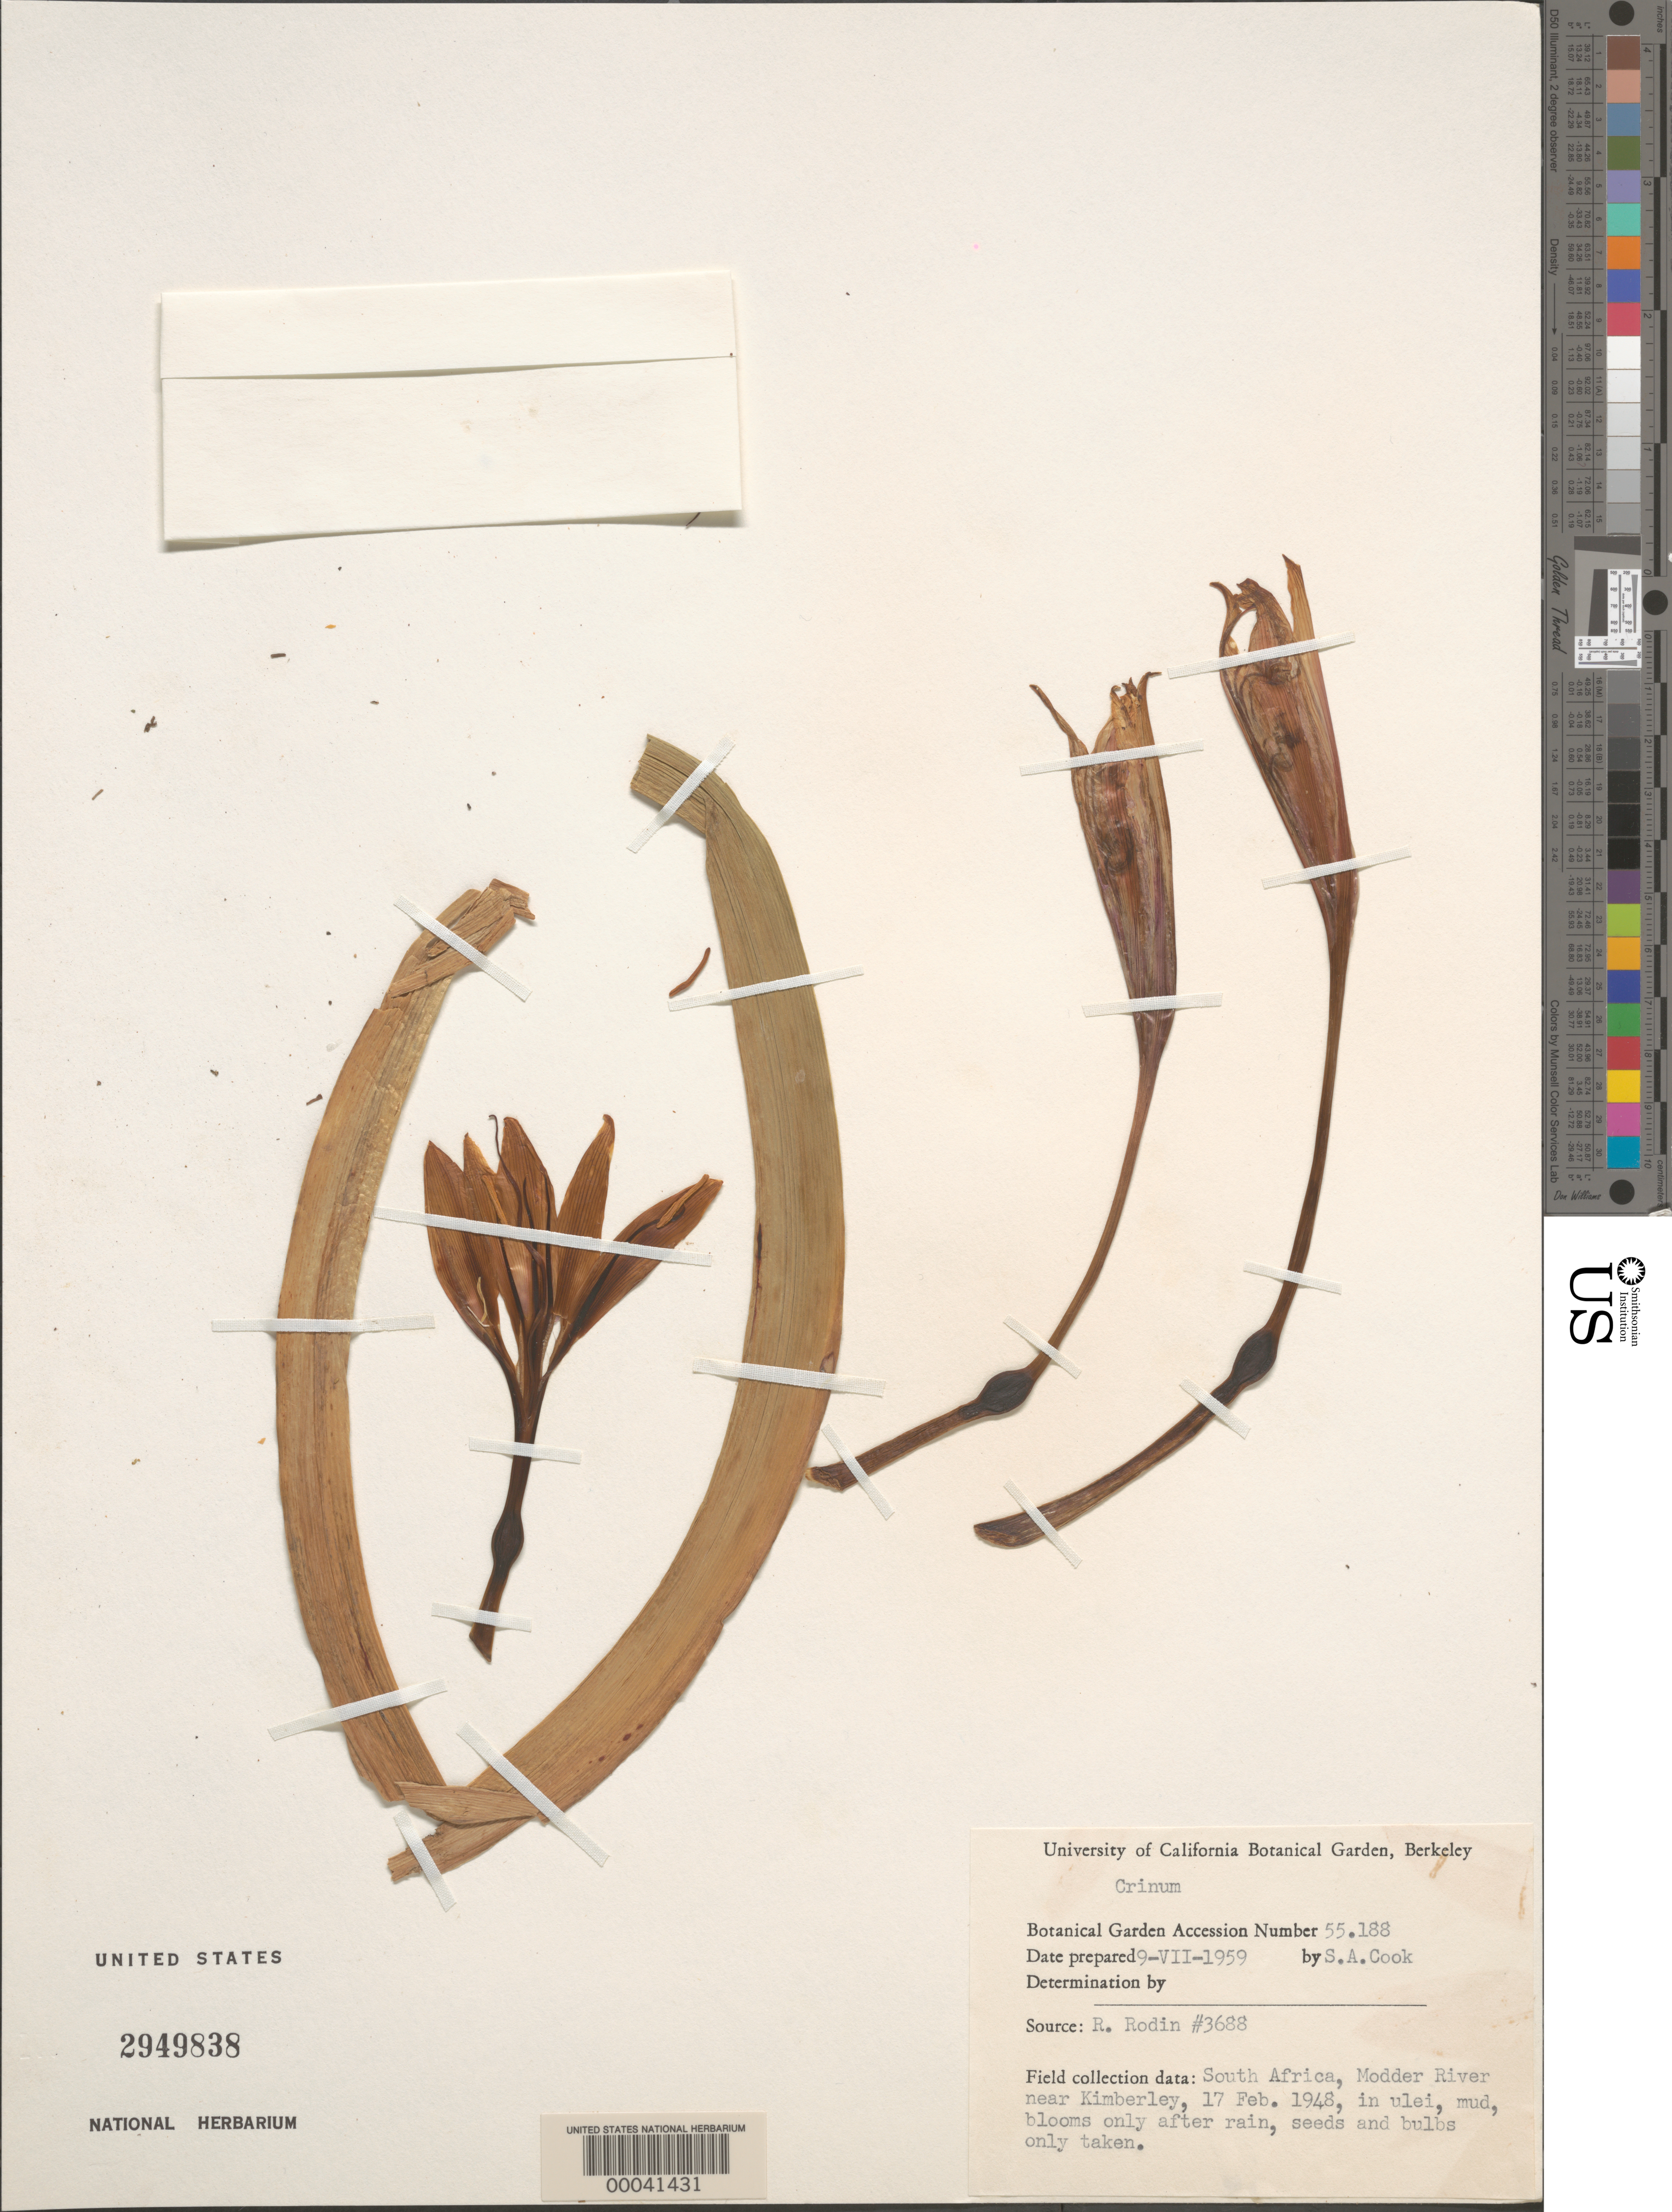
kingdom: Plantae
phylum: Tracheophyta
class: Liliopsida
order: Asparagales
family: Amaryllidaceae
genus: Crinum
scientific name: Crinum sp.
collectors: R. J. Rodin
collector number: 3688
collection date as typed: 17 Feb 1948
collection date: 1948-02-17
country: South Africa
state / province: Northern Cape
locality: Near kimberly; modder river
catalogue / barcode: US 2949838